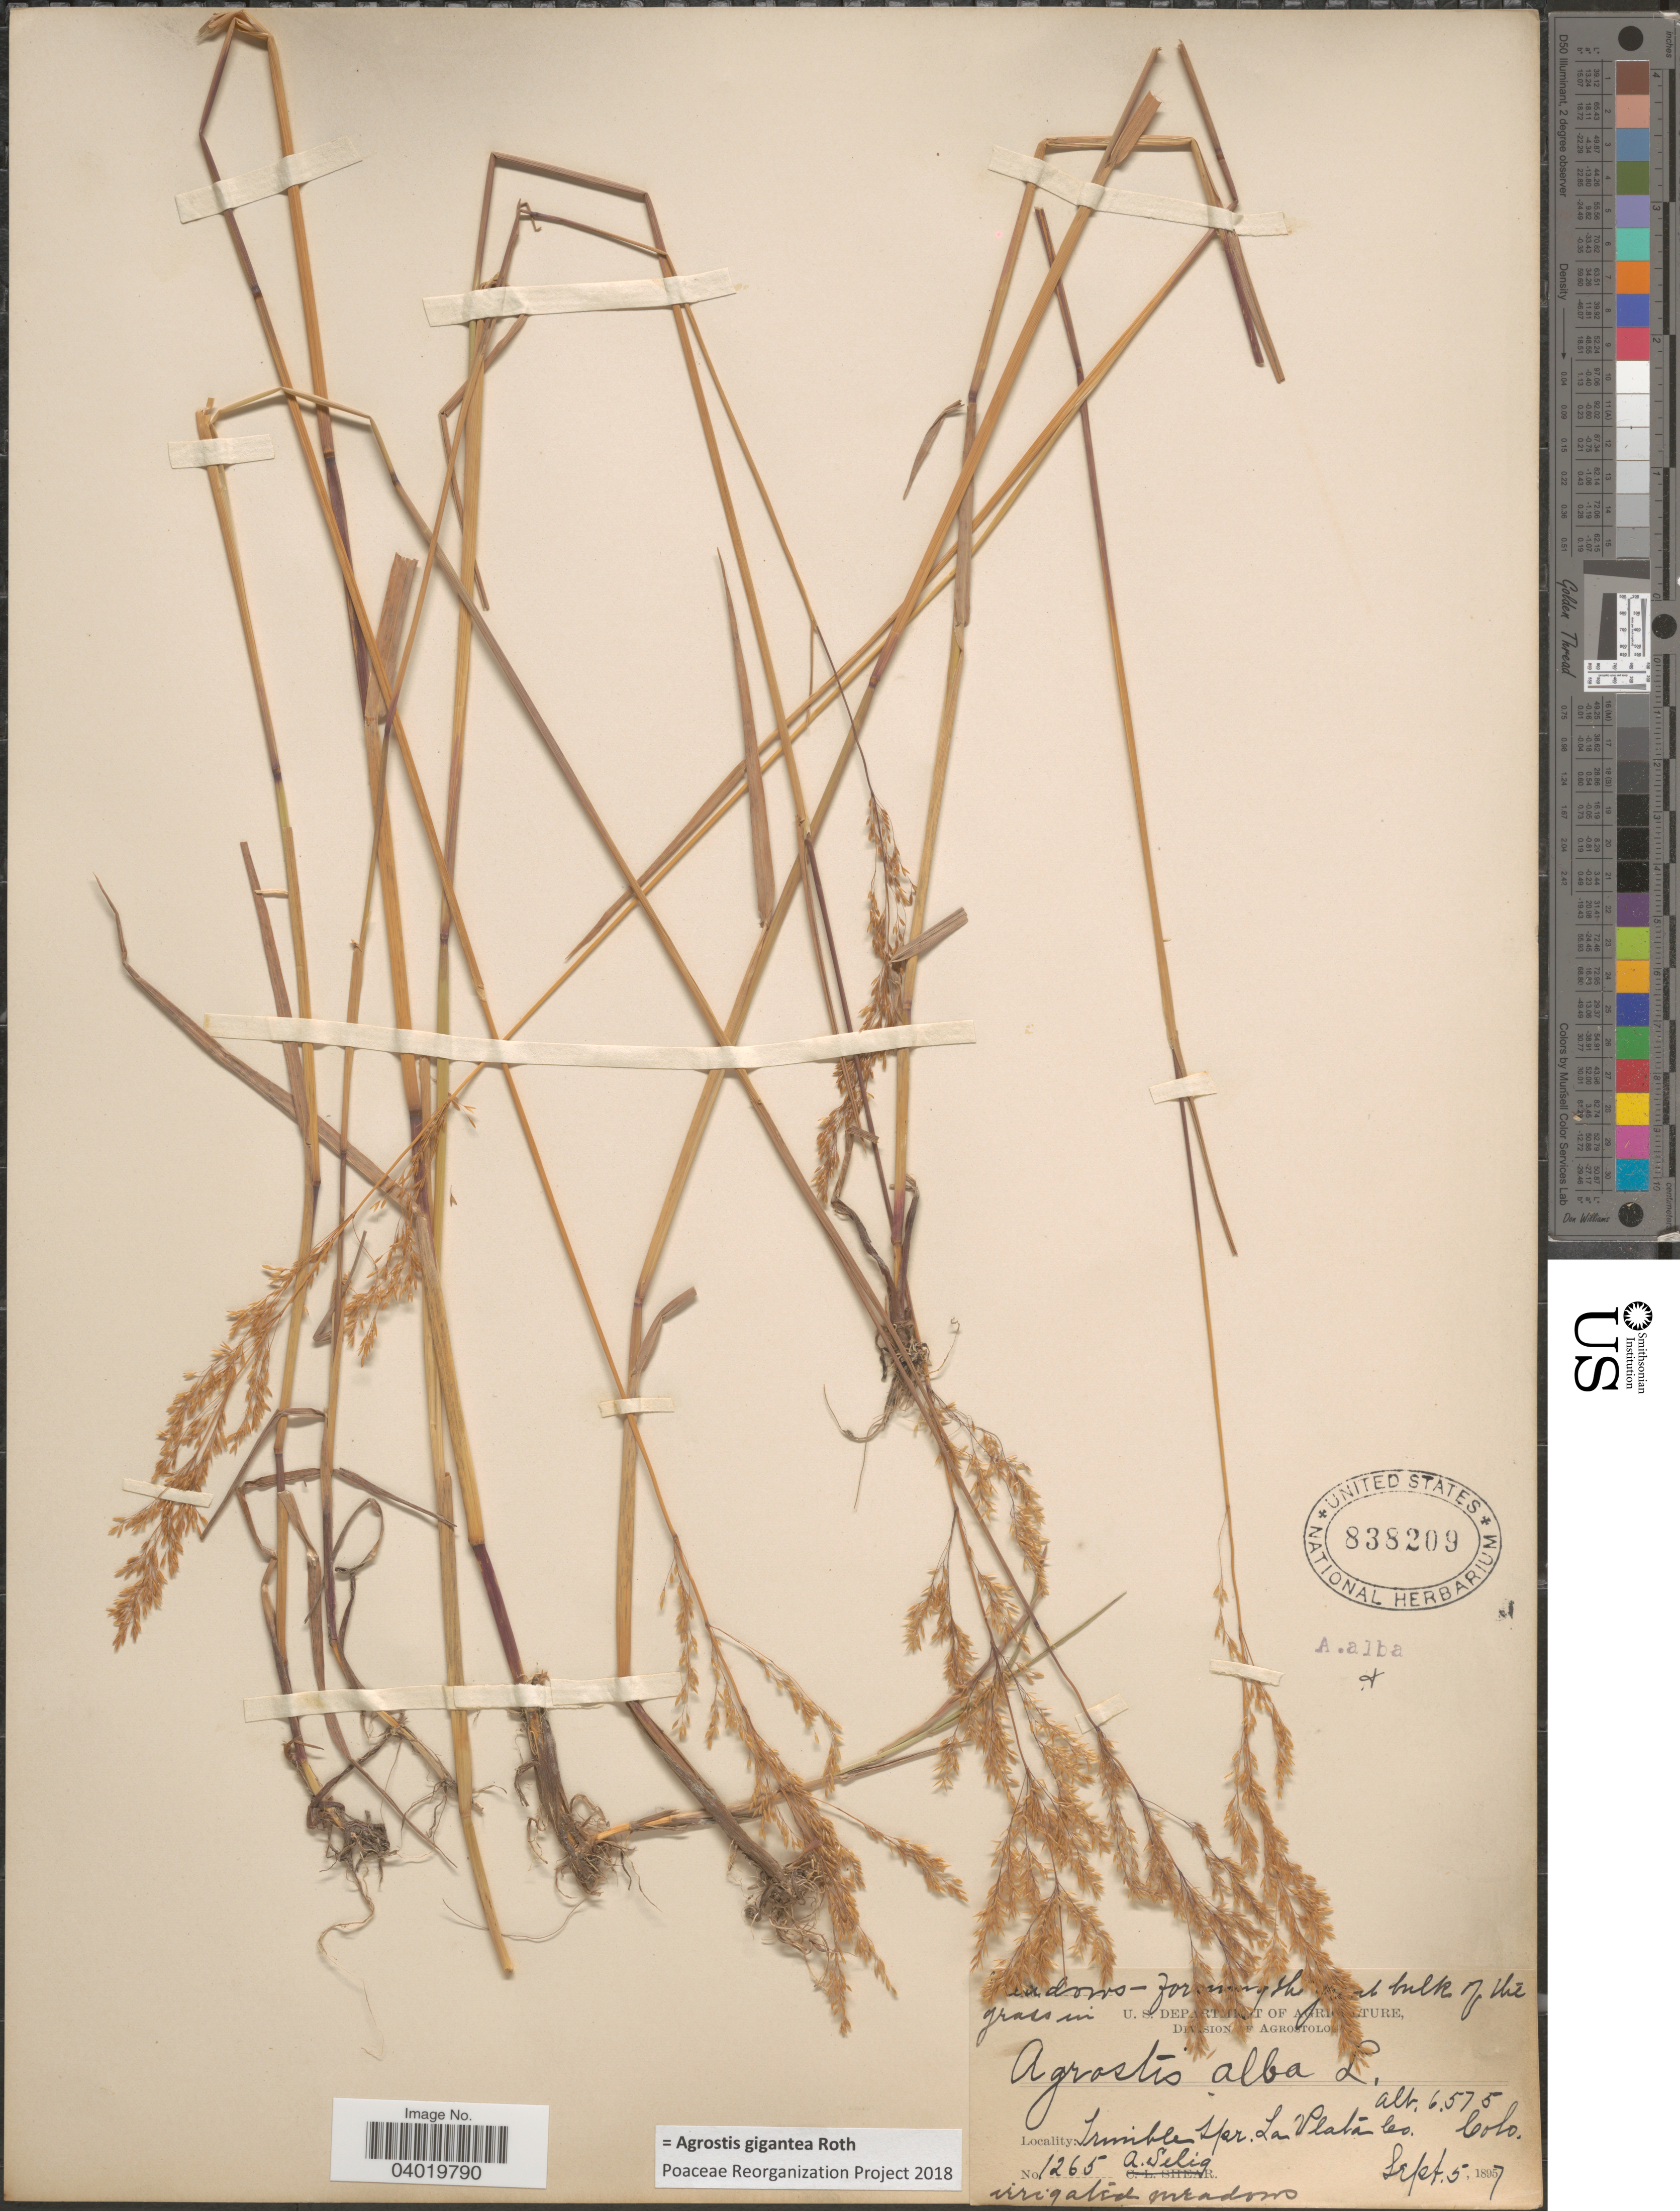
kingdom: Plantae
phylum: Tracheophyta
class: Liliopsida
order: Poales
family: Poaceae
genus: Agrostis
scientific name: Agrostis gigantea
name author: Roth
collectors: A. Selig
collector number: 1265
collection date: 1897-09-05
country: United States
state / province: Colorado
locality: Trimble spr. La Plata Co.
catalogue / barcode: US 838209